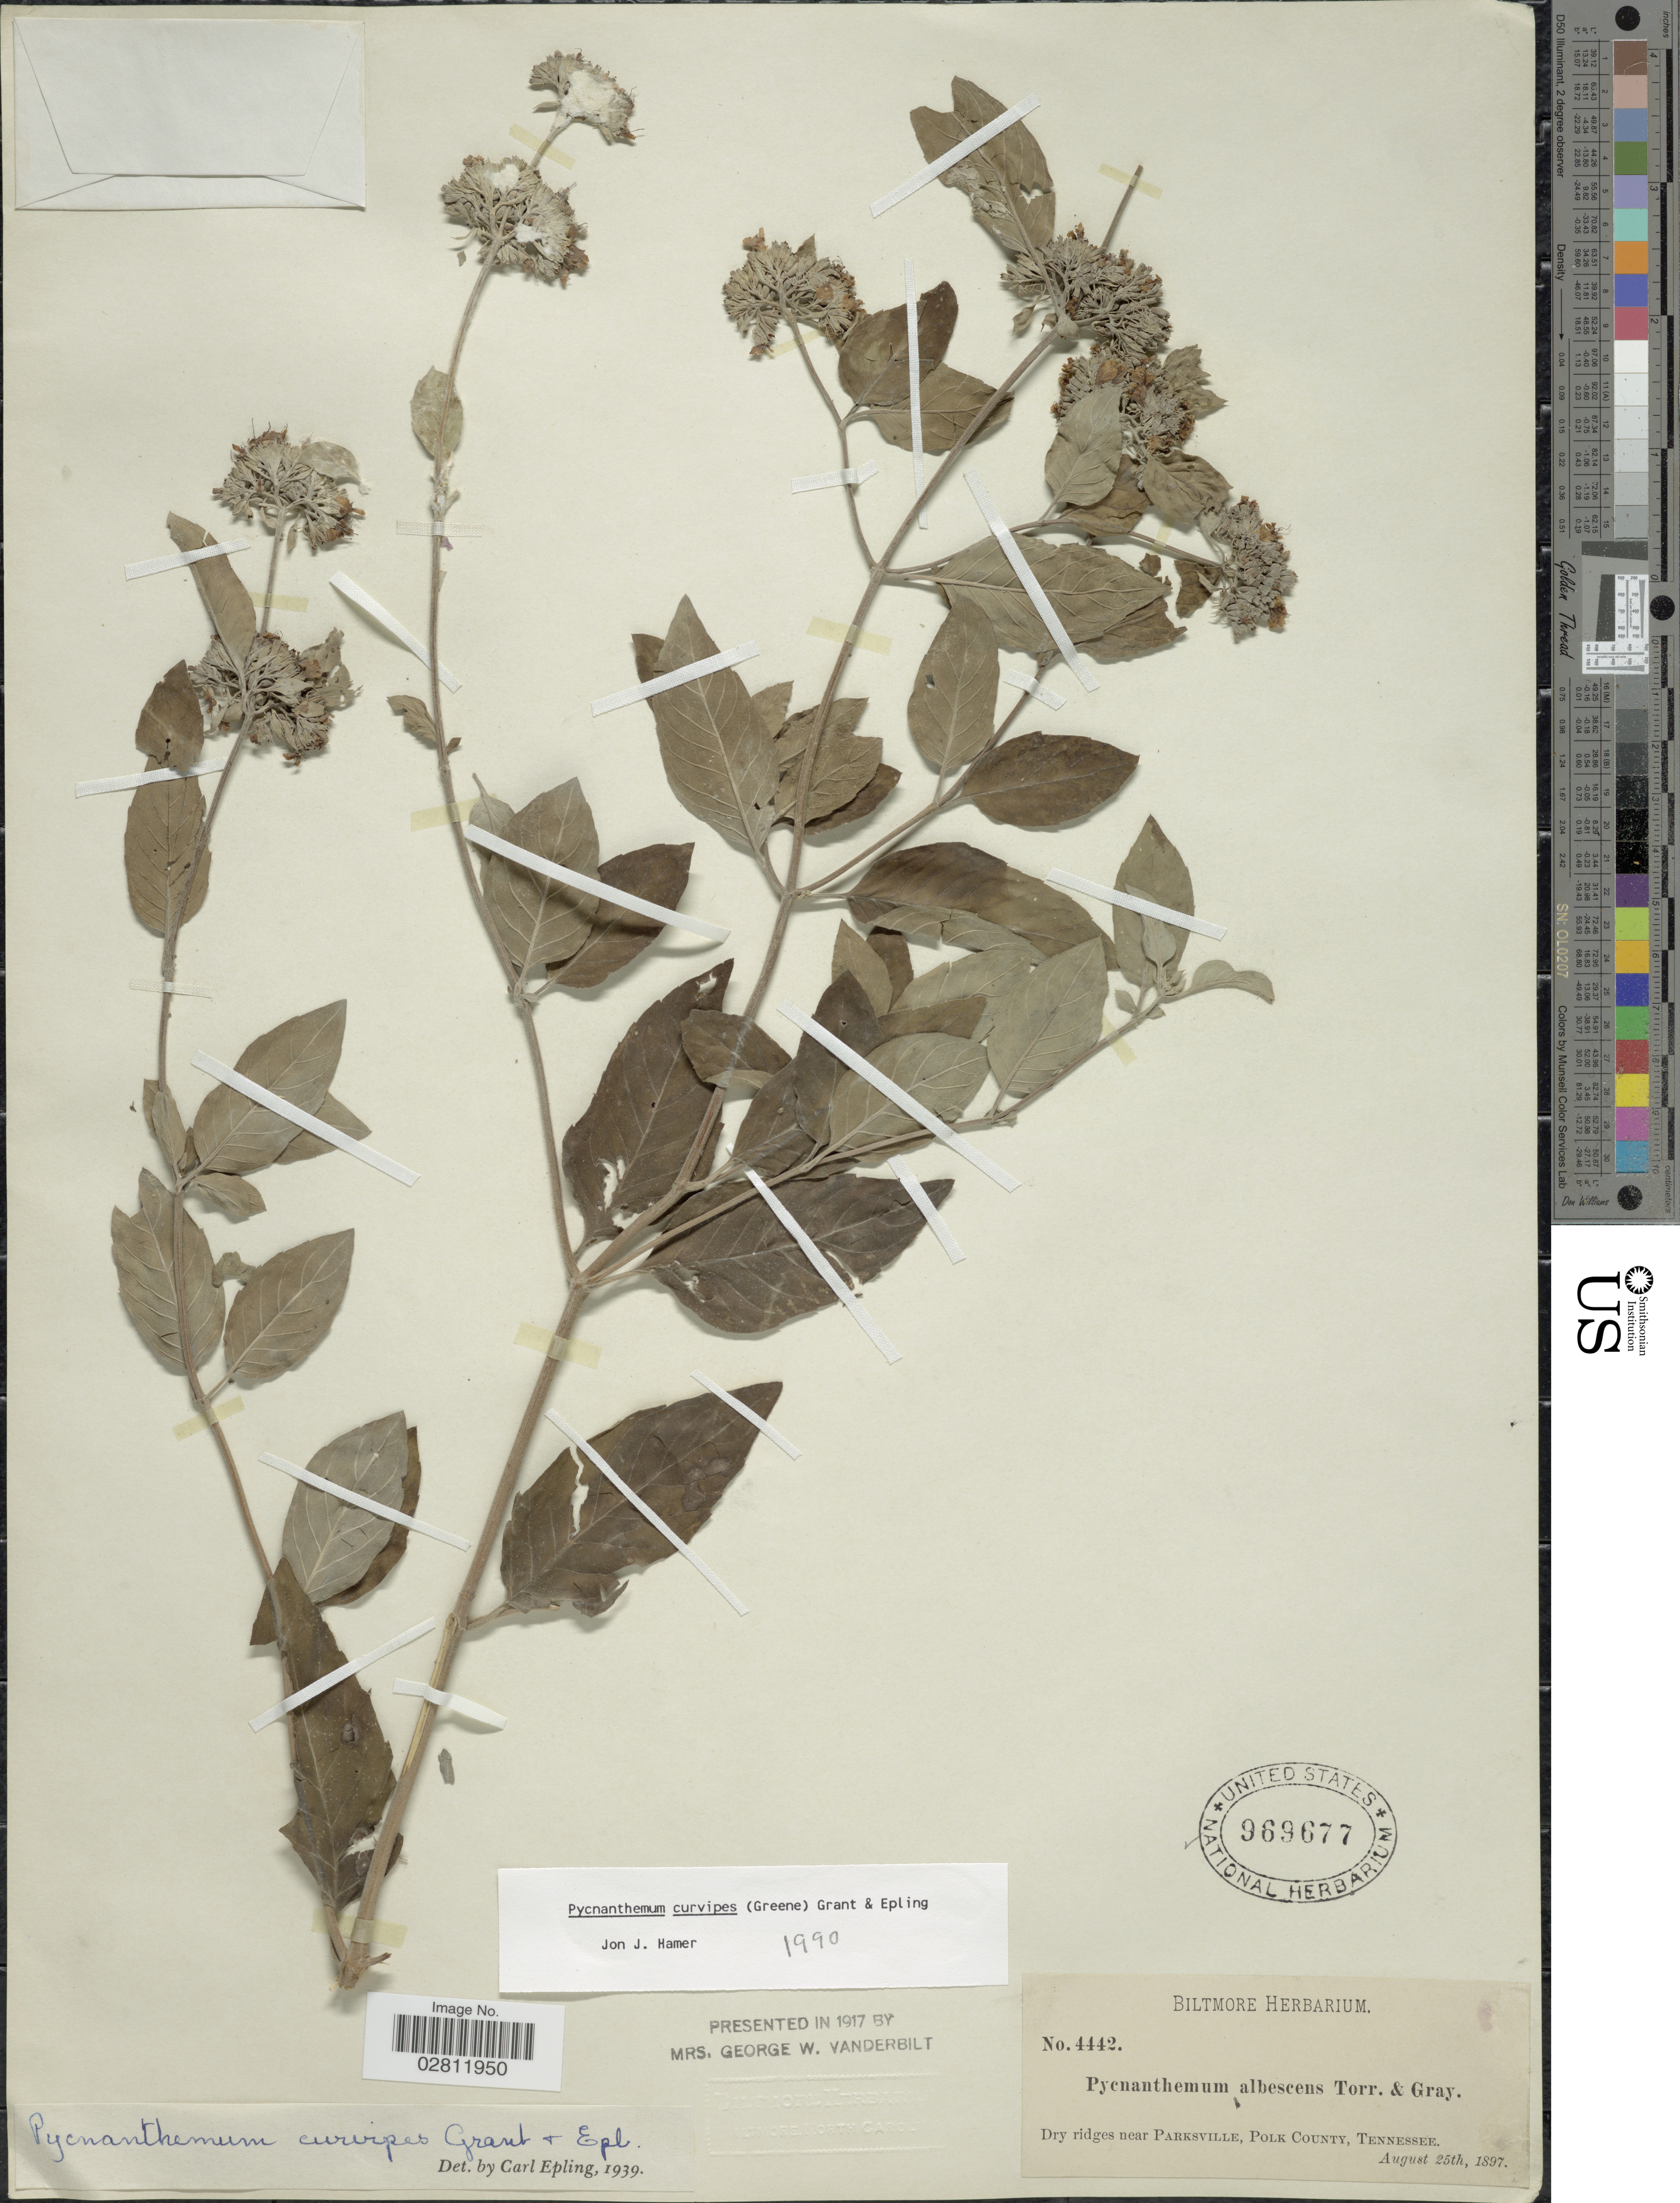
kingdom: Plantae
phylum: Tracheophyta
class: Magnoliopsida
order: Lamiales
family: Lamiaceae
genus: Pycnanthemum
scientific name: Pycnanthemum curvipes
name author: (Greene) E. Grant & Epling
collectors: ex herb. Biltmore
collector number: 4442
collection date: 1897-08-25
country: United States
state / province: Tennessee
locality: Dry ridges near Parksville, Polk County.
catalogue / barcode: US 969677